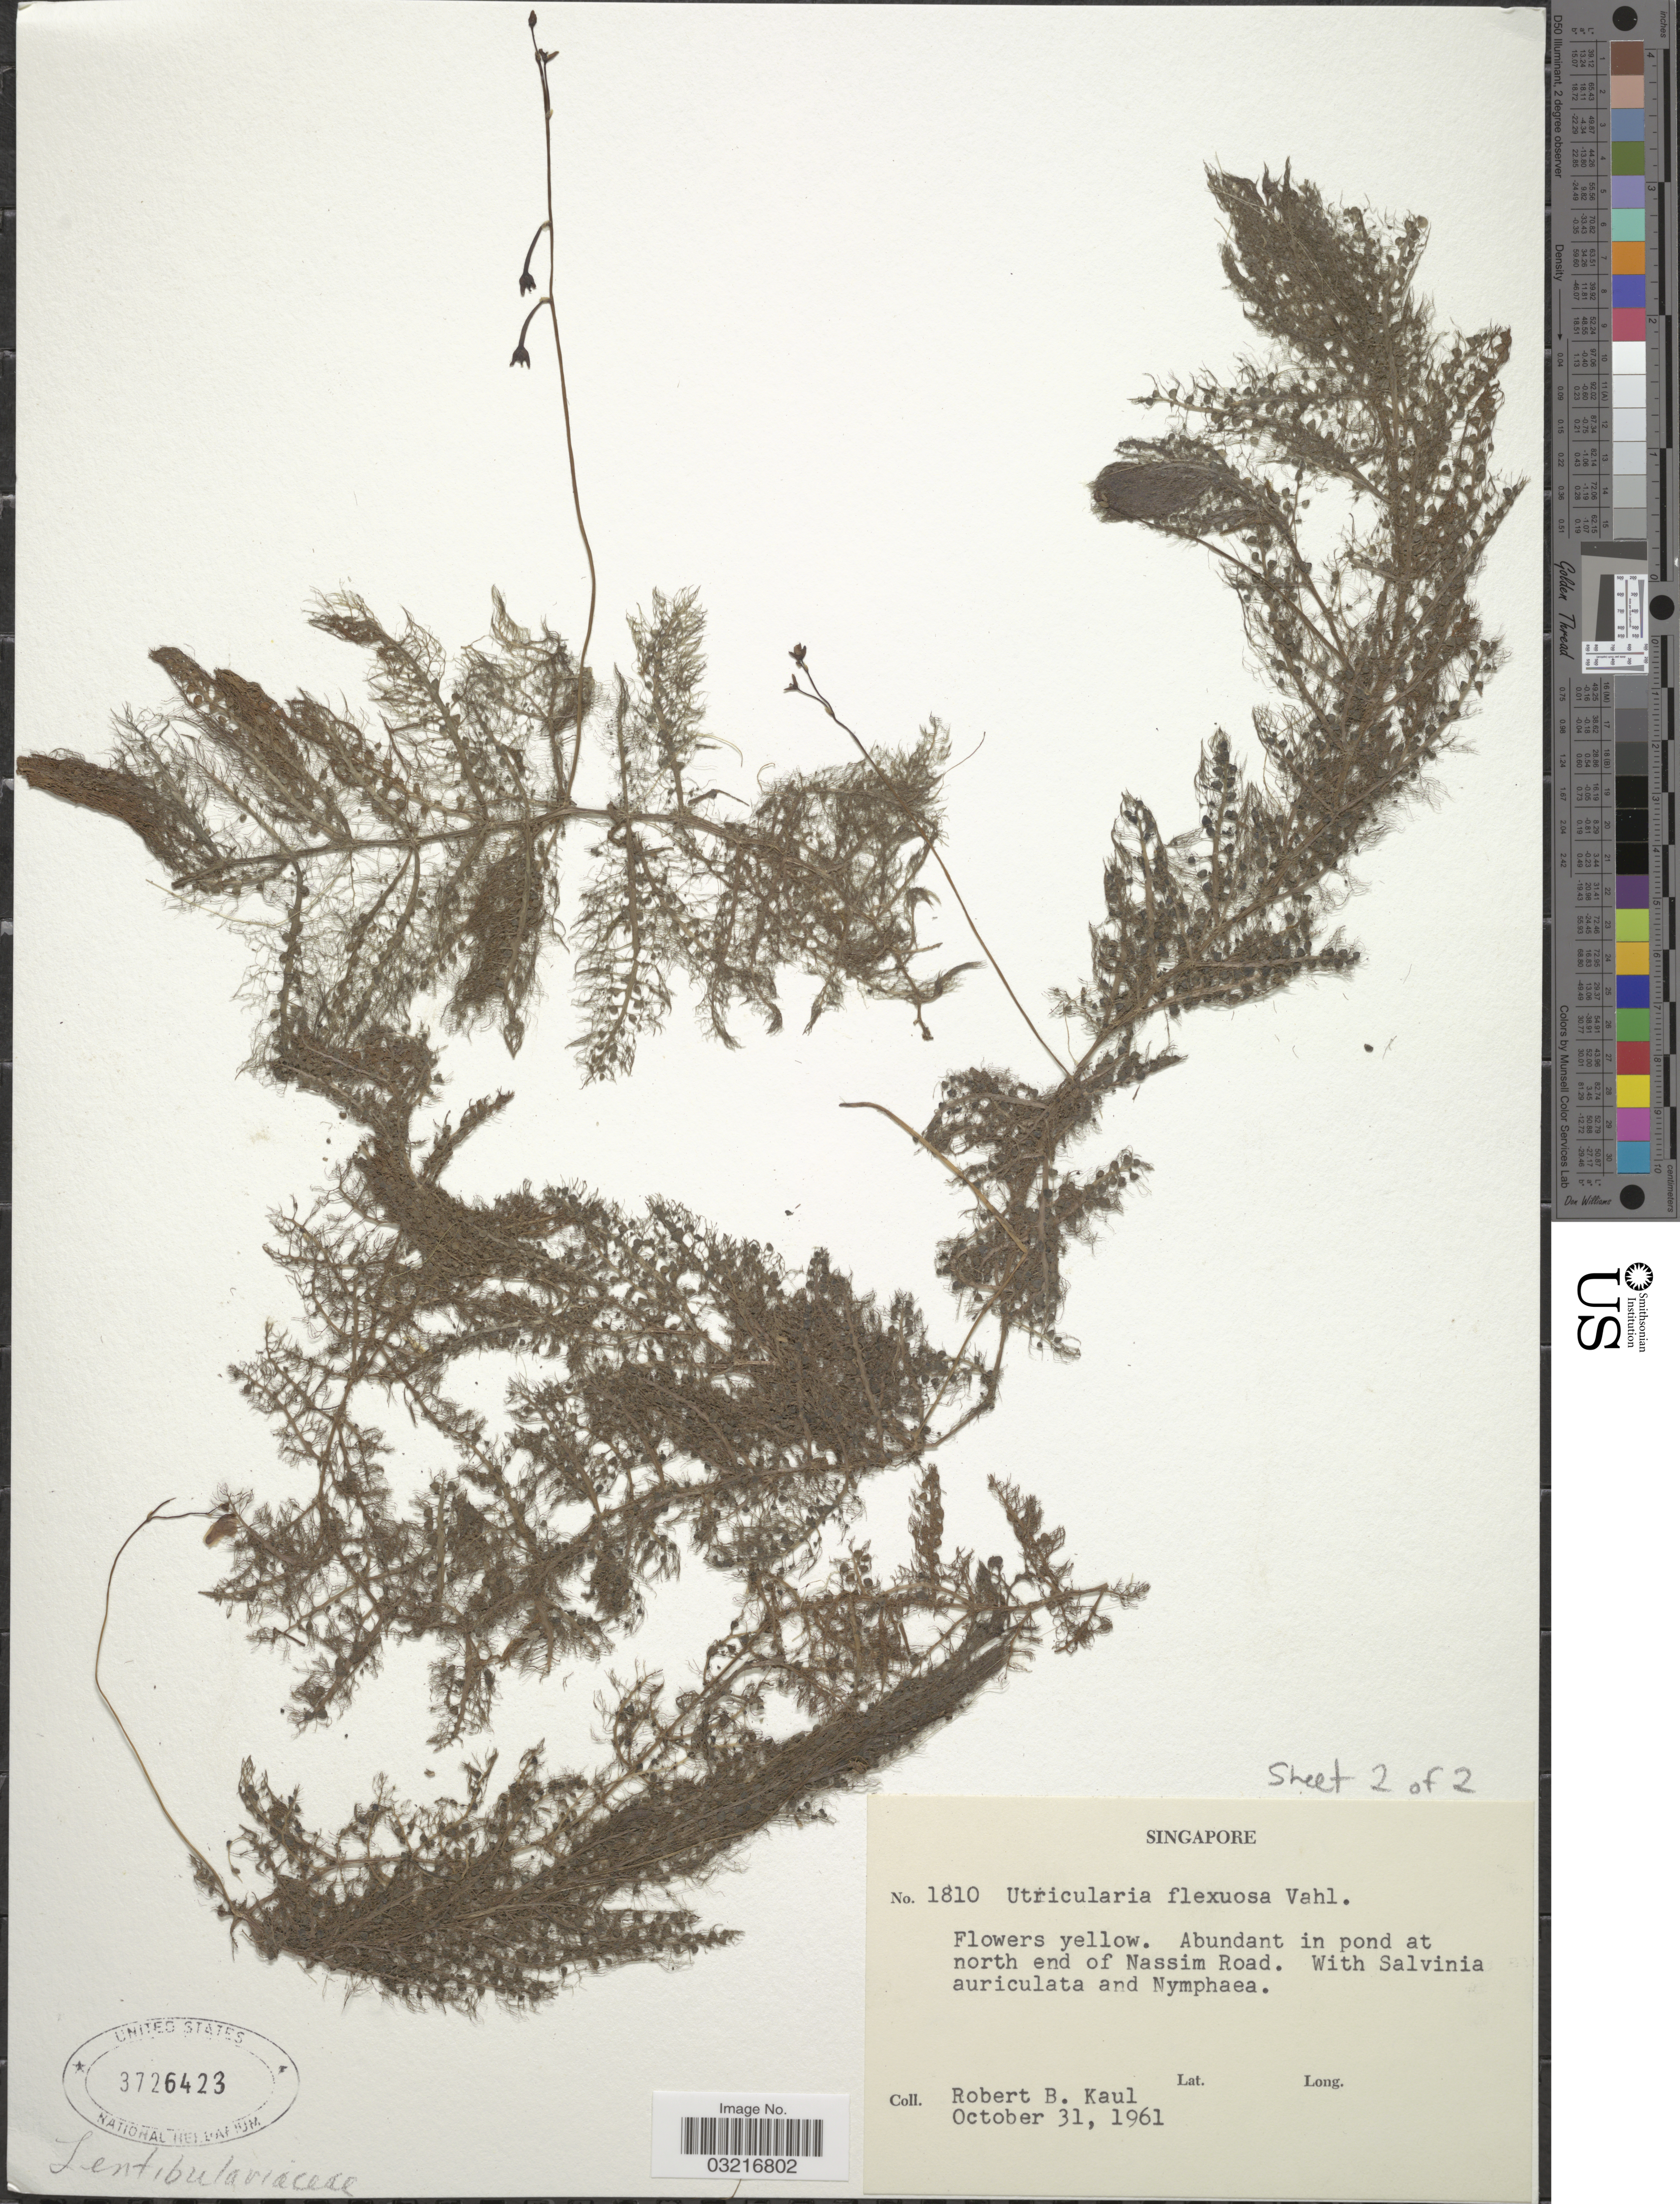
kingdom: Plantae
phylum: Tracheophyta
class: Magnoliopsida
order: Lamiales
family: Lentibulariaceae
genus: Utricularia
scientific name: Utricularia caerulea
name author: L.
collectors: R. Kaul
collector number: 1810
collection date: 1961-10-31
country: Singapore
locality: Abundant in pond at north end of Nassim Road.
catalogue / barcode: US 3726423